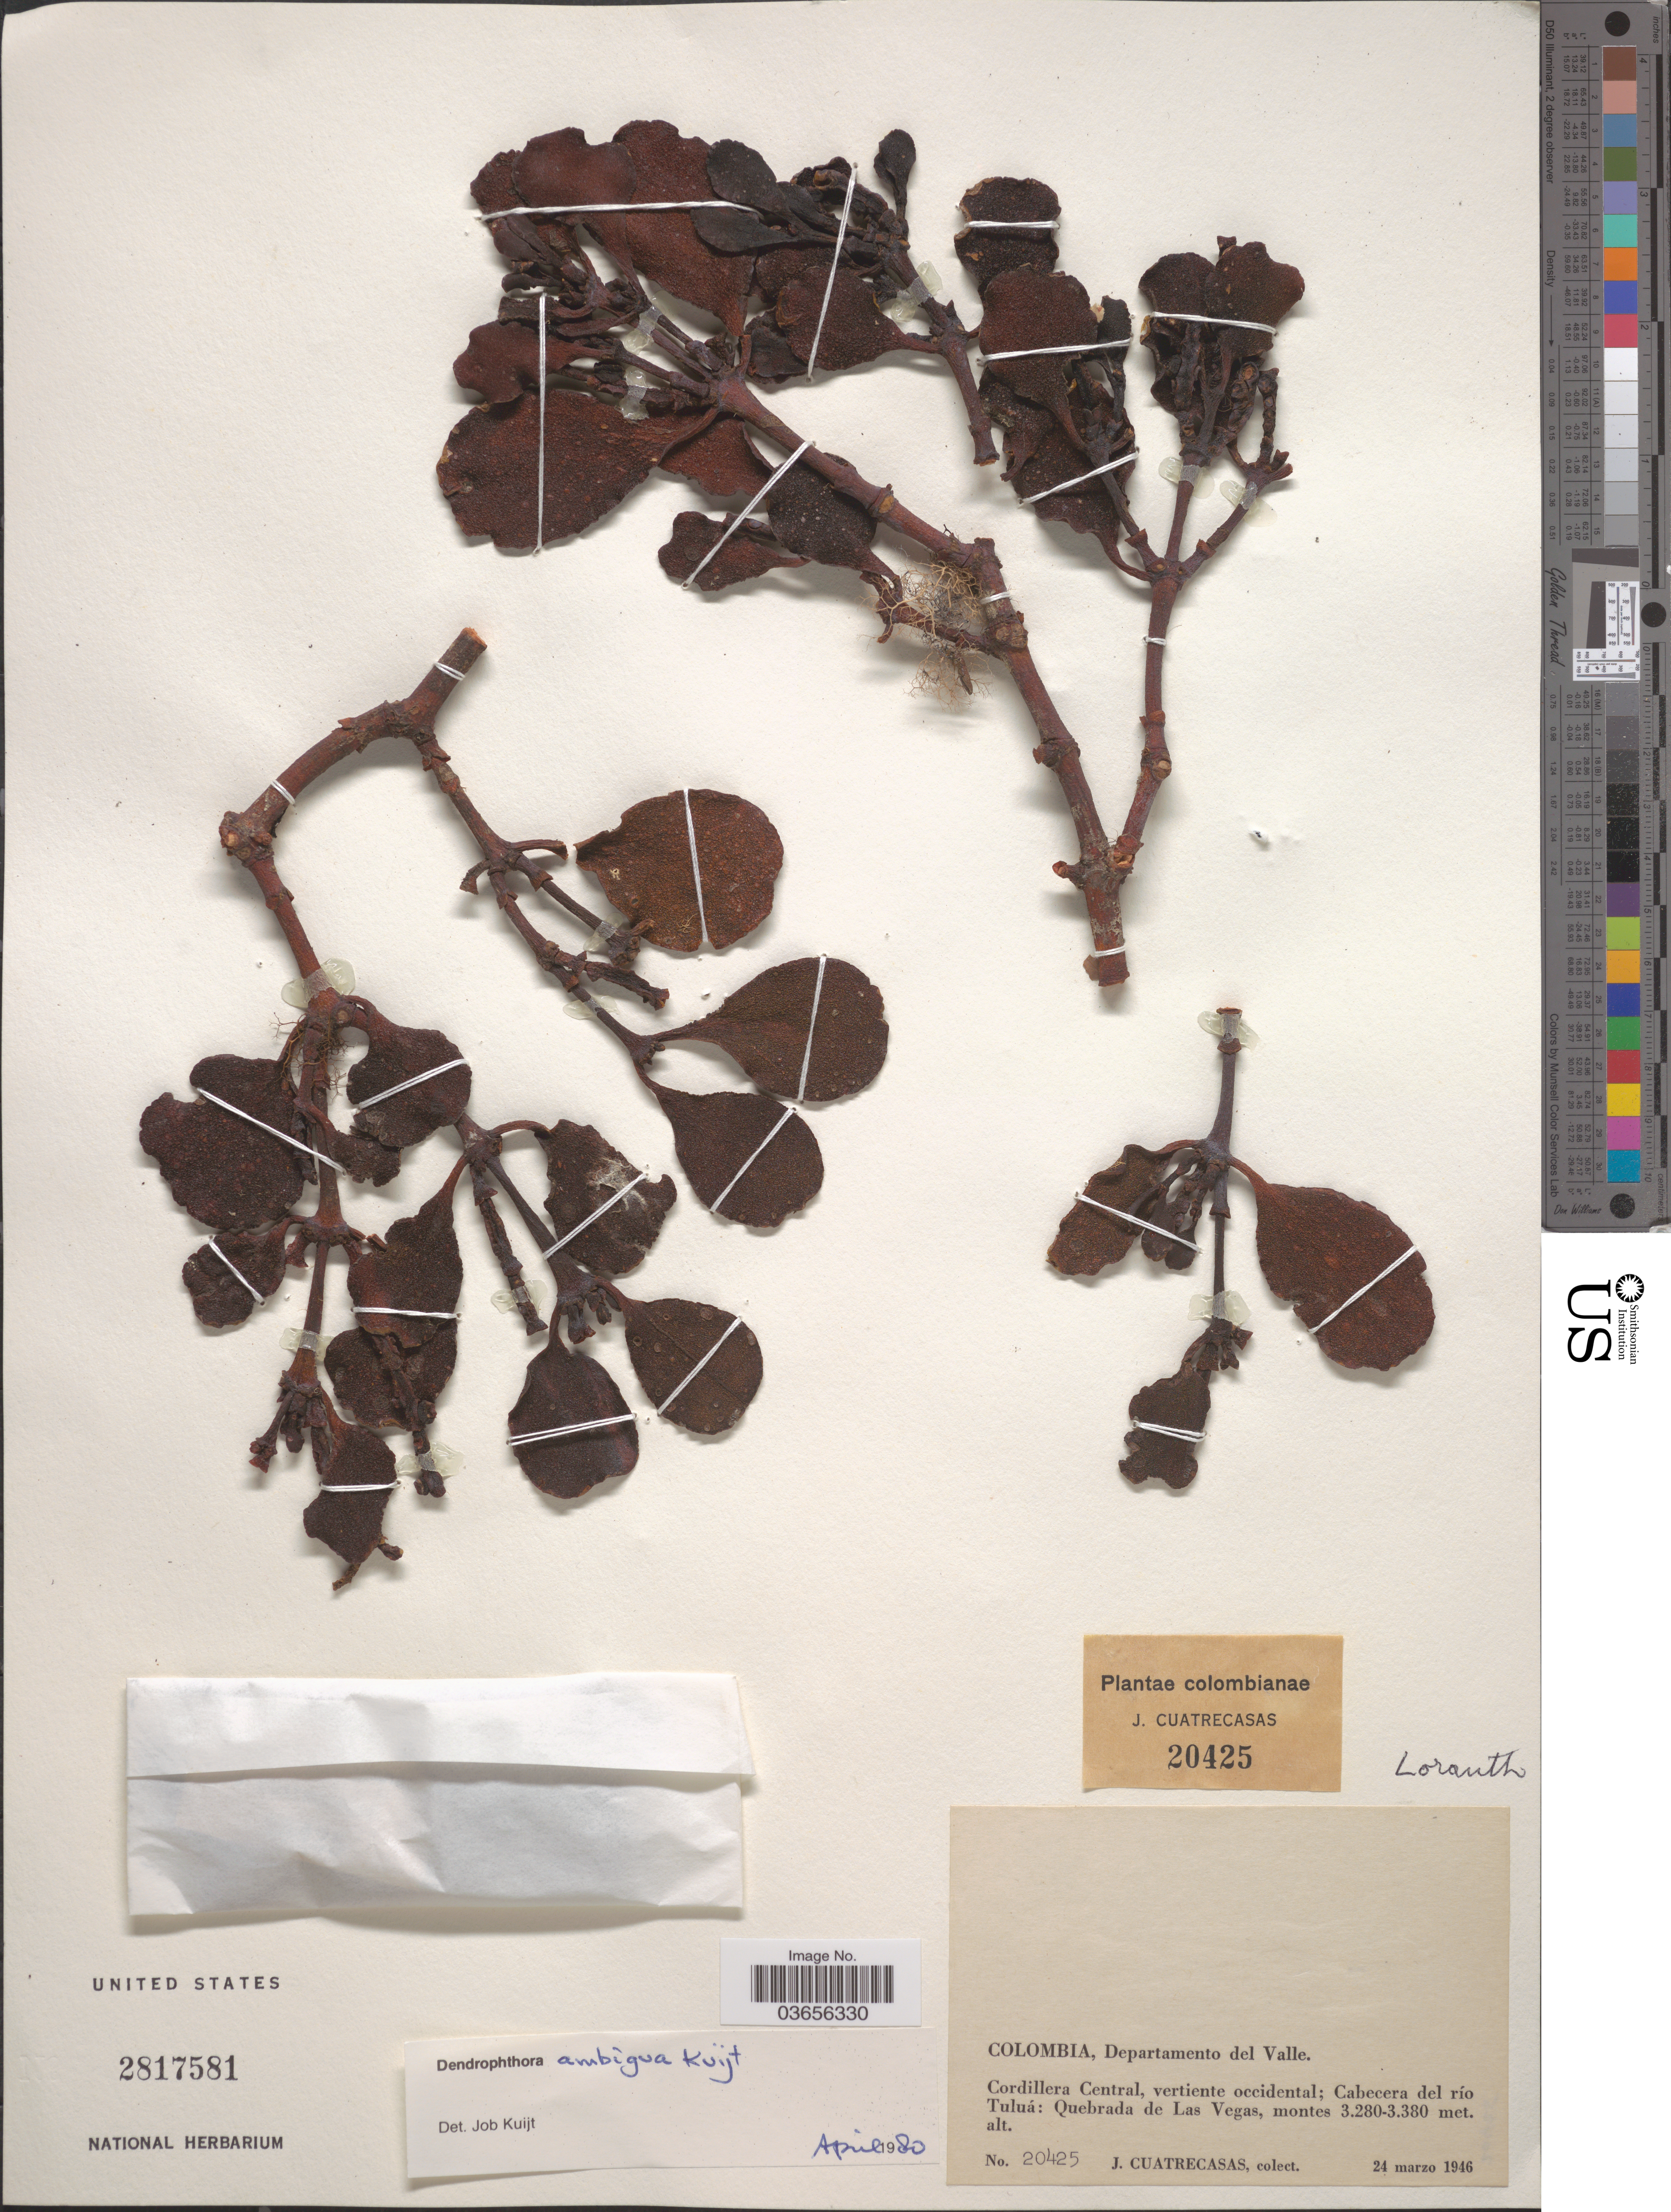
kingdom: Plantae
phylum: Tracheophyta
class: Magnoliopsida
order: Santalales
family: Viscaceae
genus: Dendrophthora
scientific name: Dendrophthora ambigua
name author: Kuijt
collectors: J. Cuatrecasas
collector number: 20424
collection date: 1946-03-24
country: Colombia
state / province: Valle del Cauca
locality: Departamento del Valle. Cordillera Central, vertiente occidental; Cabecera del río Tuluá: Quebrada de Las Vegas, montes.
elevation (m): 3280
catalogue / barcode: US 2817581